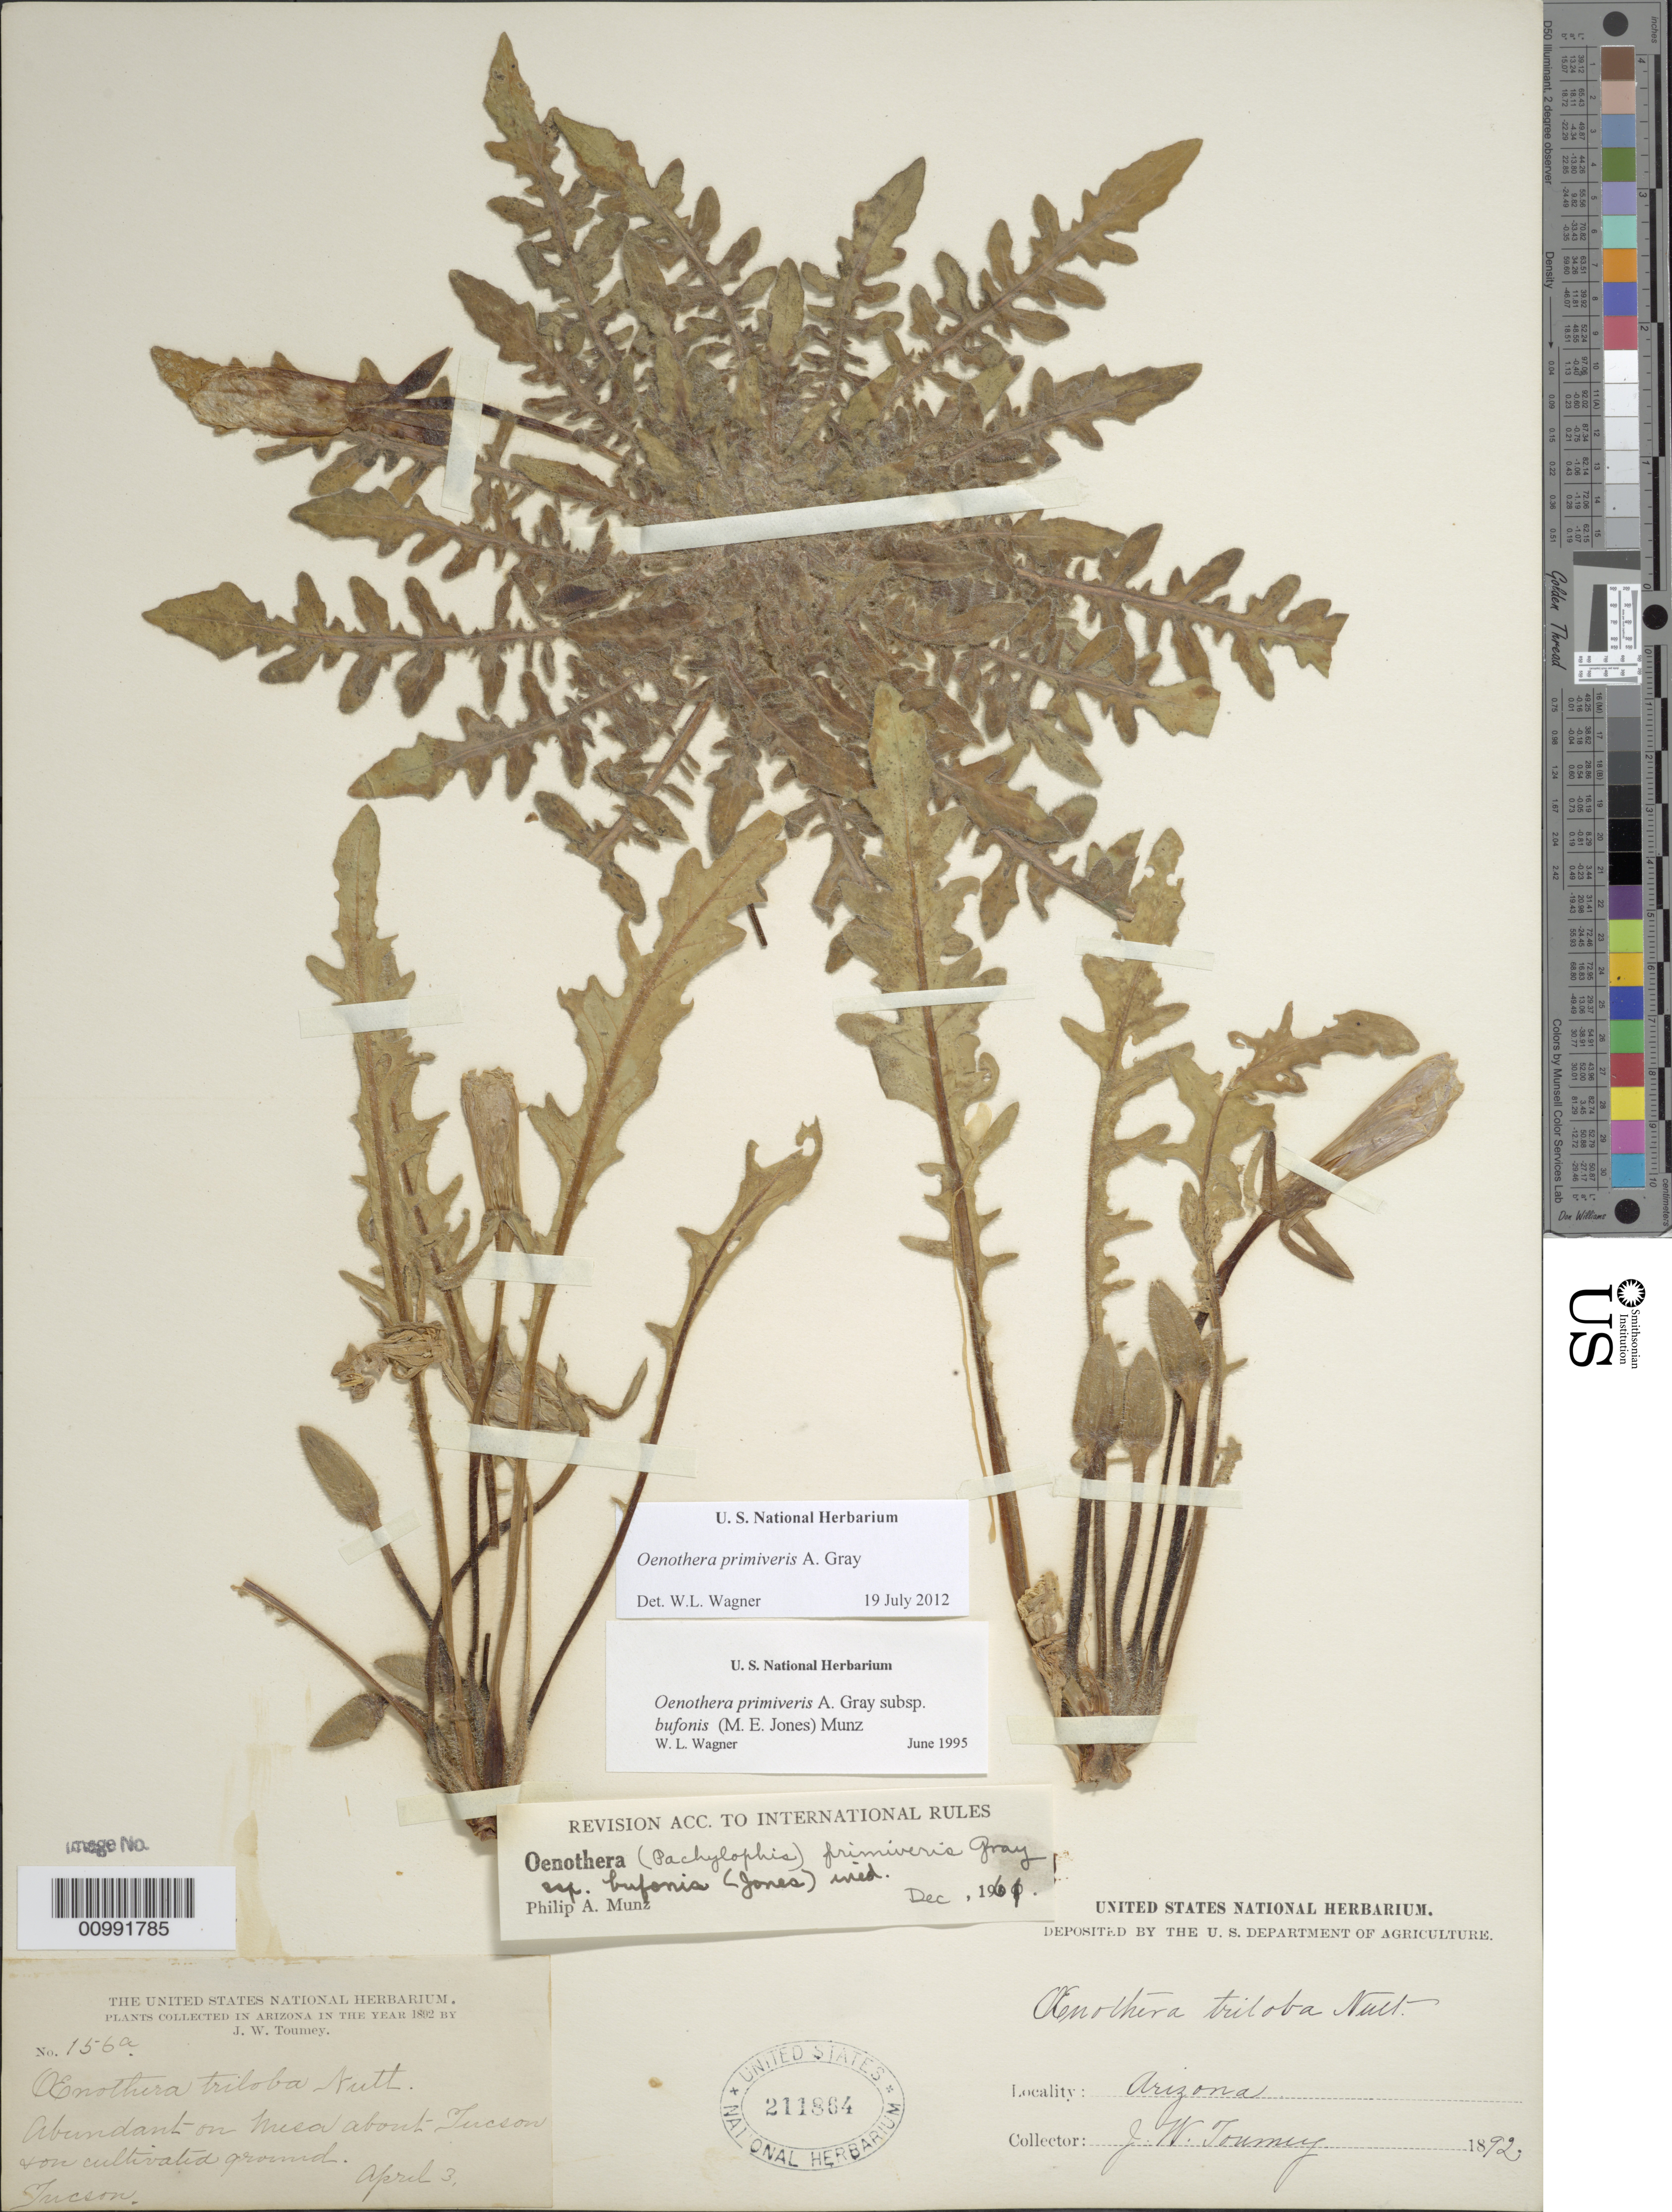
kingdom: Plantae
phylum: Tracheophyta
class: Magnoliopsida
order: Myrtales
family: Onagraceae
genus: Oenothera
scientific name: Oenothera primiveris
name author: A. Gray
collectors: J. W. Toumey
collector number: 156A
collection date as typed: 03 Apr 1892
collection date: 1892-04-03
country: United States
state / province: Arizona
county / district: Pima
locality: Tucson. Abundant on mesa about Tucson.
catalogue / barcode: US 211864